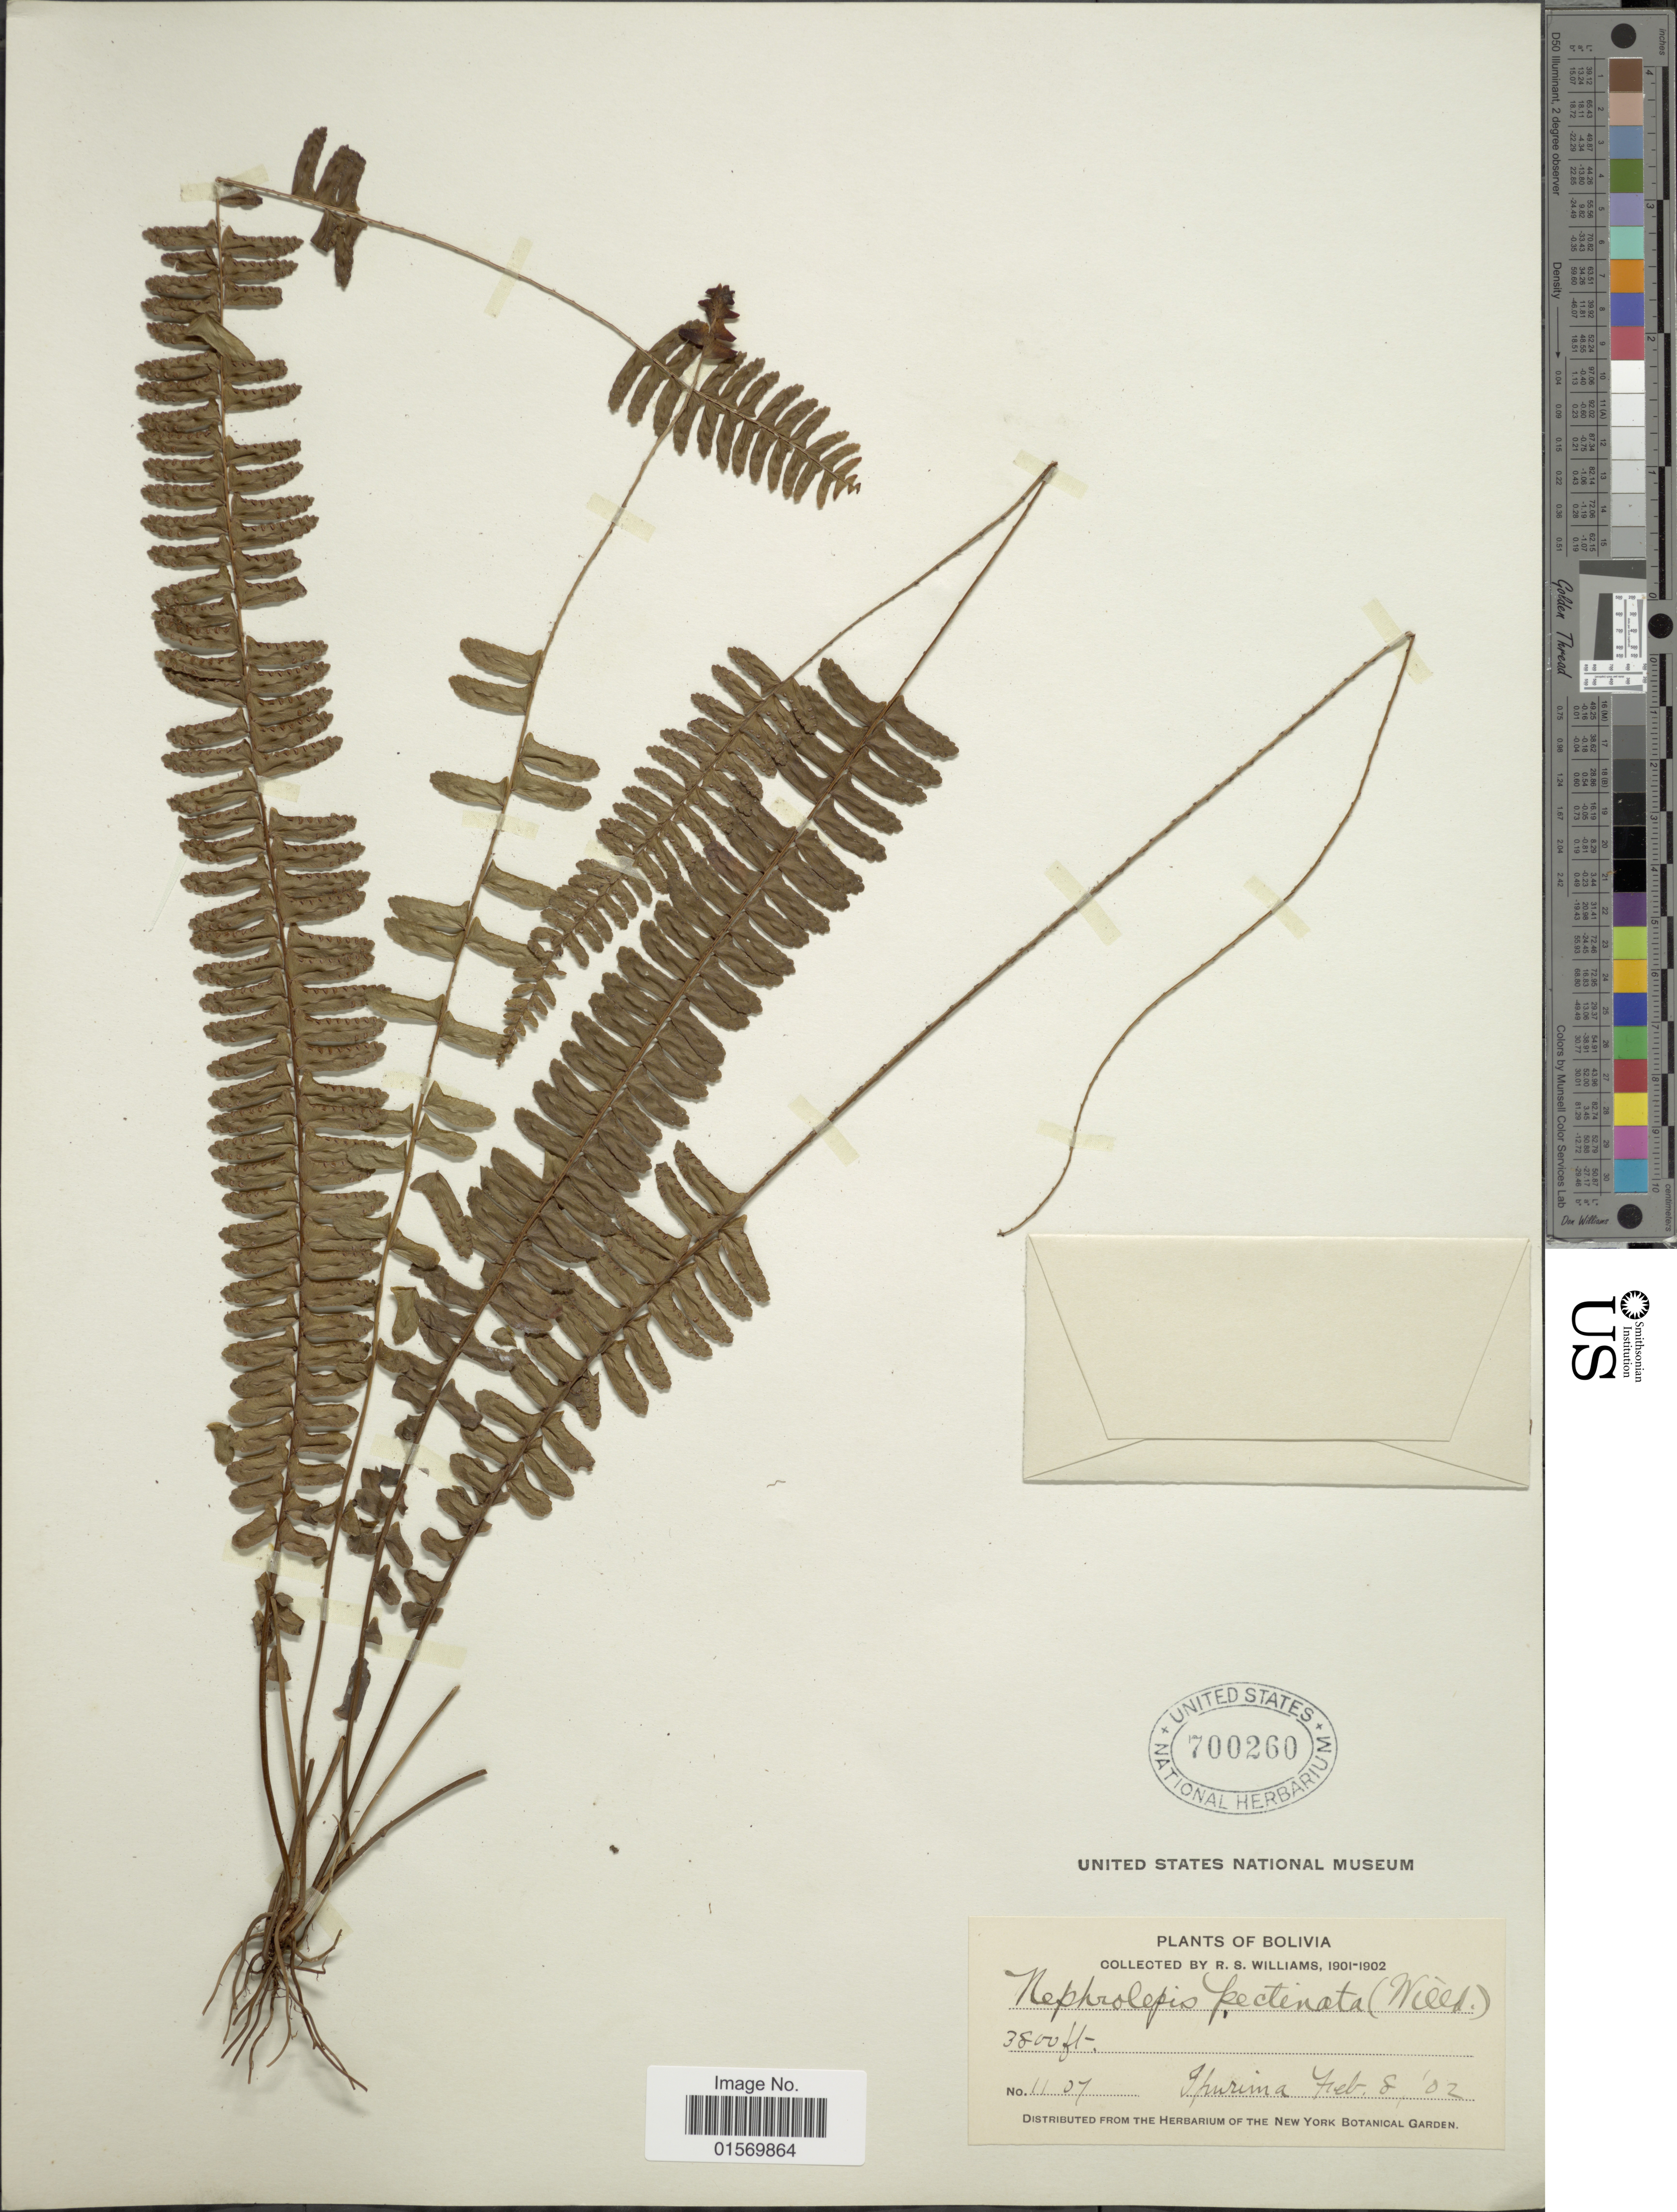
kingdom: Plantae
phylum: Tracheophyta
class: Polypodiopsida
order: Polypodiales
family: Nephrolepidaceae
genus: Nephrolepis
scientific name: Nephrolepis pectinata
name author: (Willd.) Schott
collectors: R. S. Williams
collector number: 1107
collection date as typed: Feb 8, '02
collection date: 1902-02-08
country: Bolivia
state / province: La Paz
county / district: Franz Tamayo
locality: Ipurama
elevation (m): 1158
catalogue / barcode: US 700260